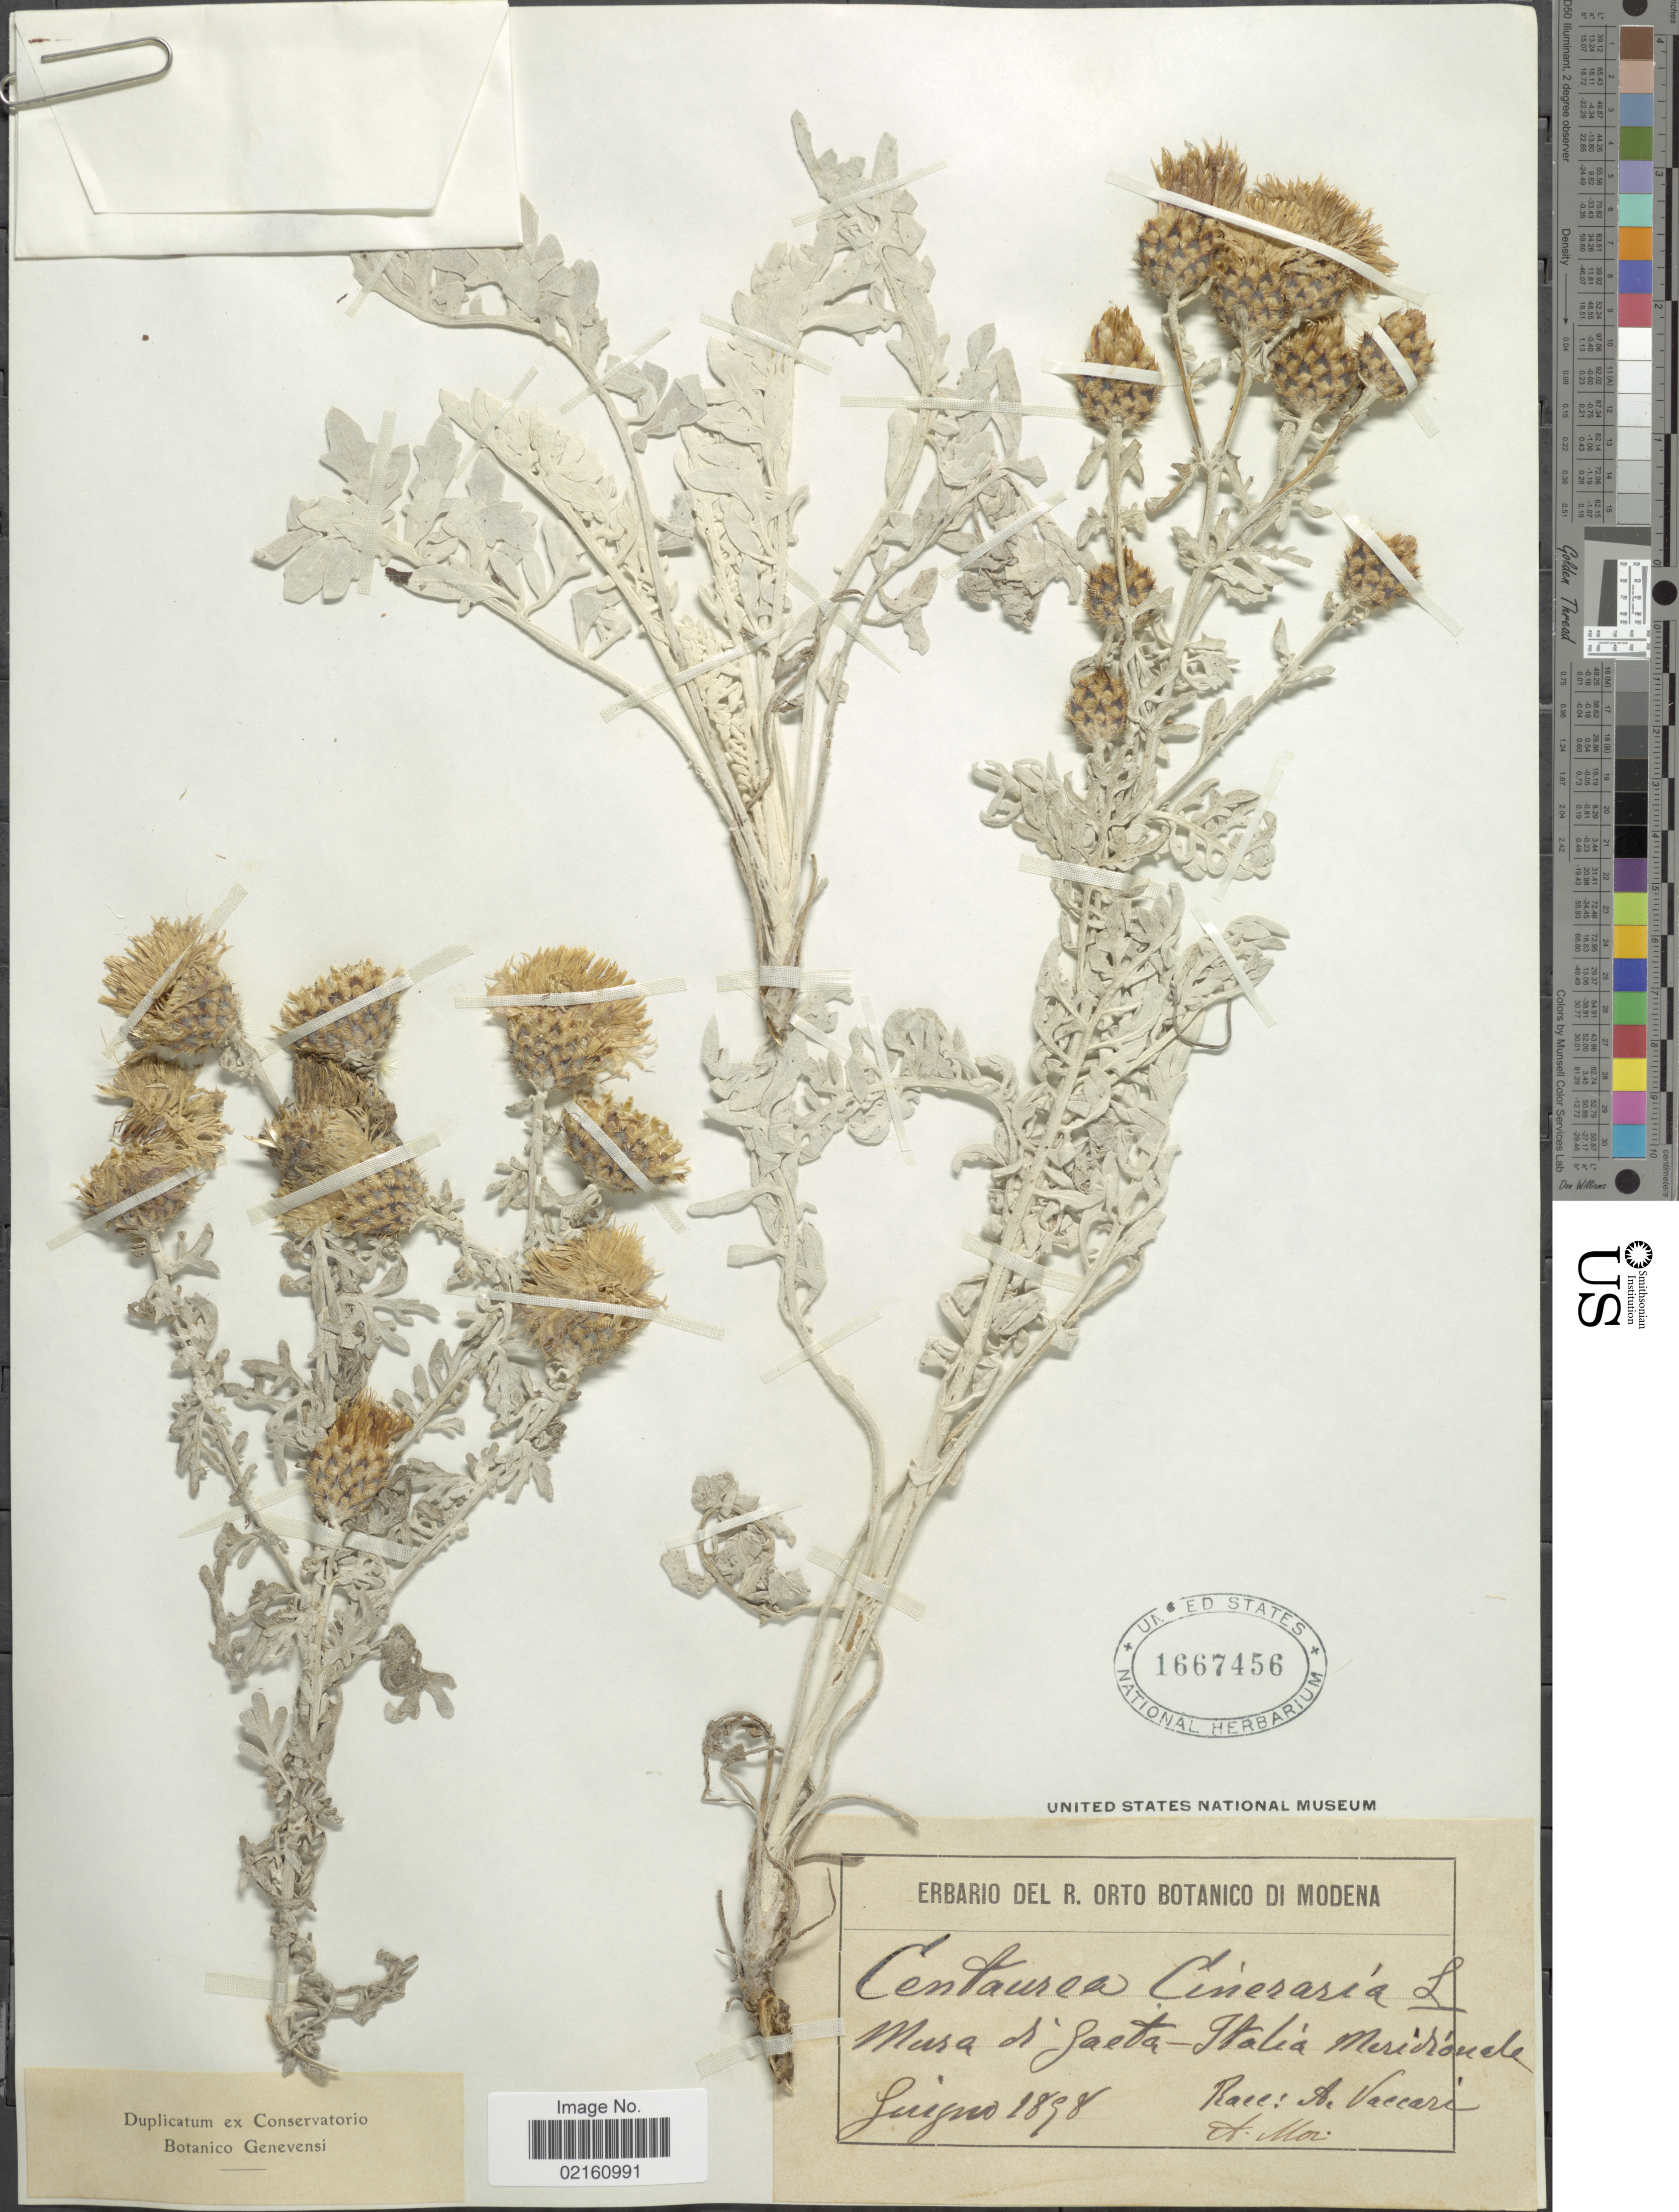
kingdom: Plantae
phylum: Tracheophyta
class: Magnoliopsida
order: Asterales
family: Asteraceae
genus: Centaurea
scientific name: Centaurea cineraria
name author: L.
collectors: A. Vaccari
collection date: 1898-06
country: Italy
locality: Musa d'Gaeta, Italia Meridionale [interpreted]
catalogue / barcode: US 1667456